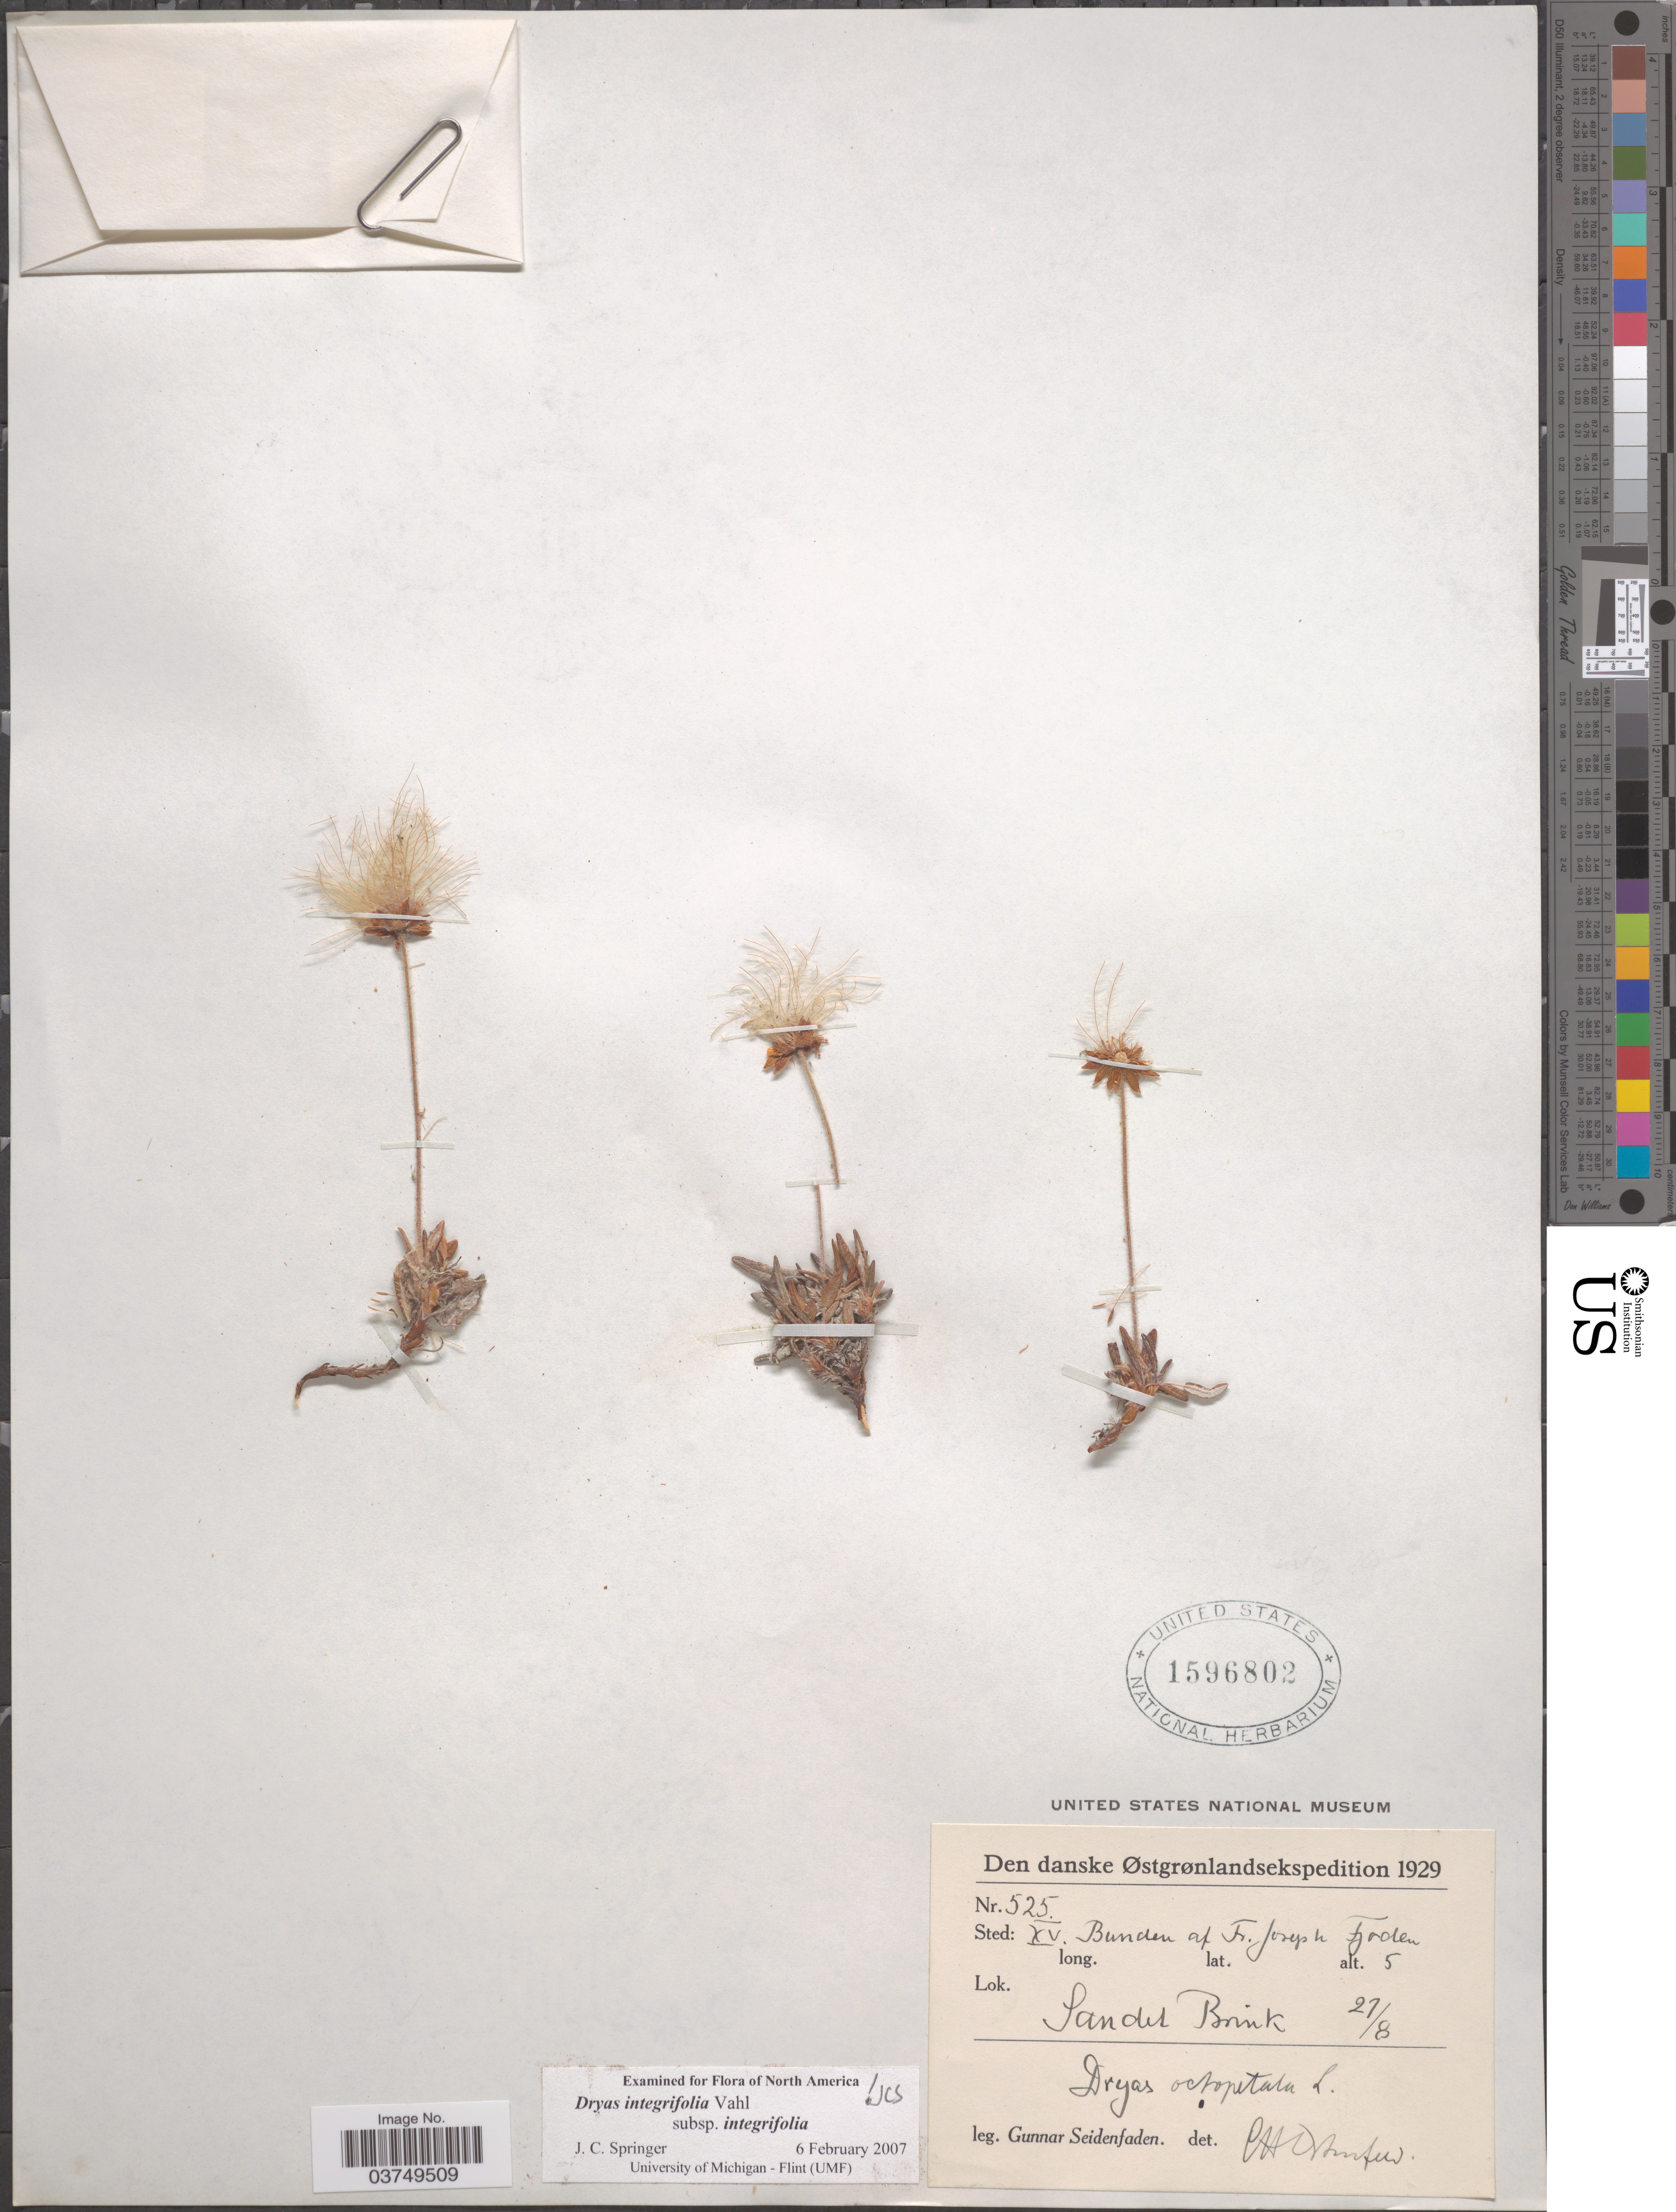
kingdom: Plantae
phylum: Tracheophyta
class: Magnoliopsida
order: Rosales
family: Rosaceae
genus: Dryas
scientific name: Dryas integrifolia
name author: Vahl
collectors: G. Seidenfaden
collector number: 525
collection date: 1929-08-27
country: Greenland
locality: Den danske Østgrønlandsekspedition. Sted: XV Bunden af Fr. Joseph Fjorden. Sandet Brink.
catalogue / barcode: US 1596802